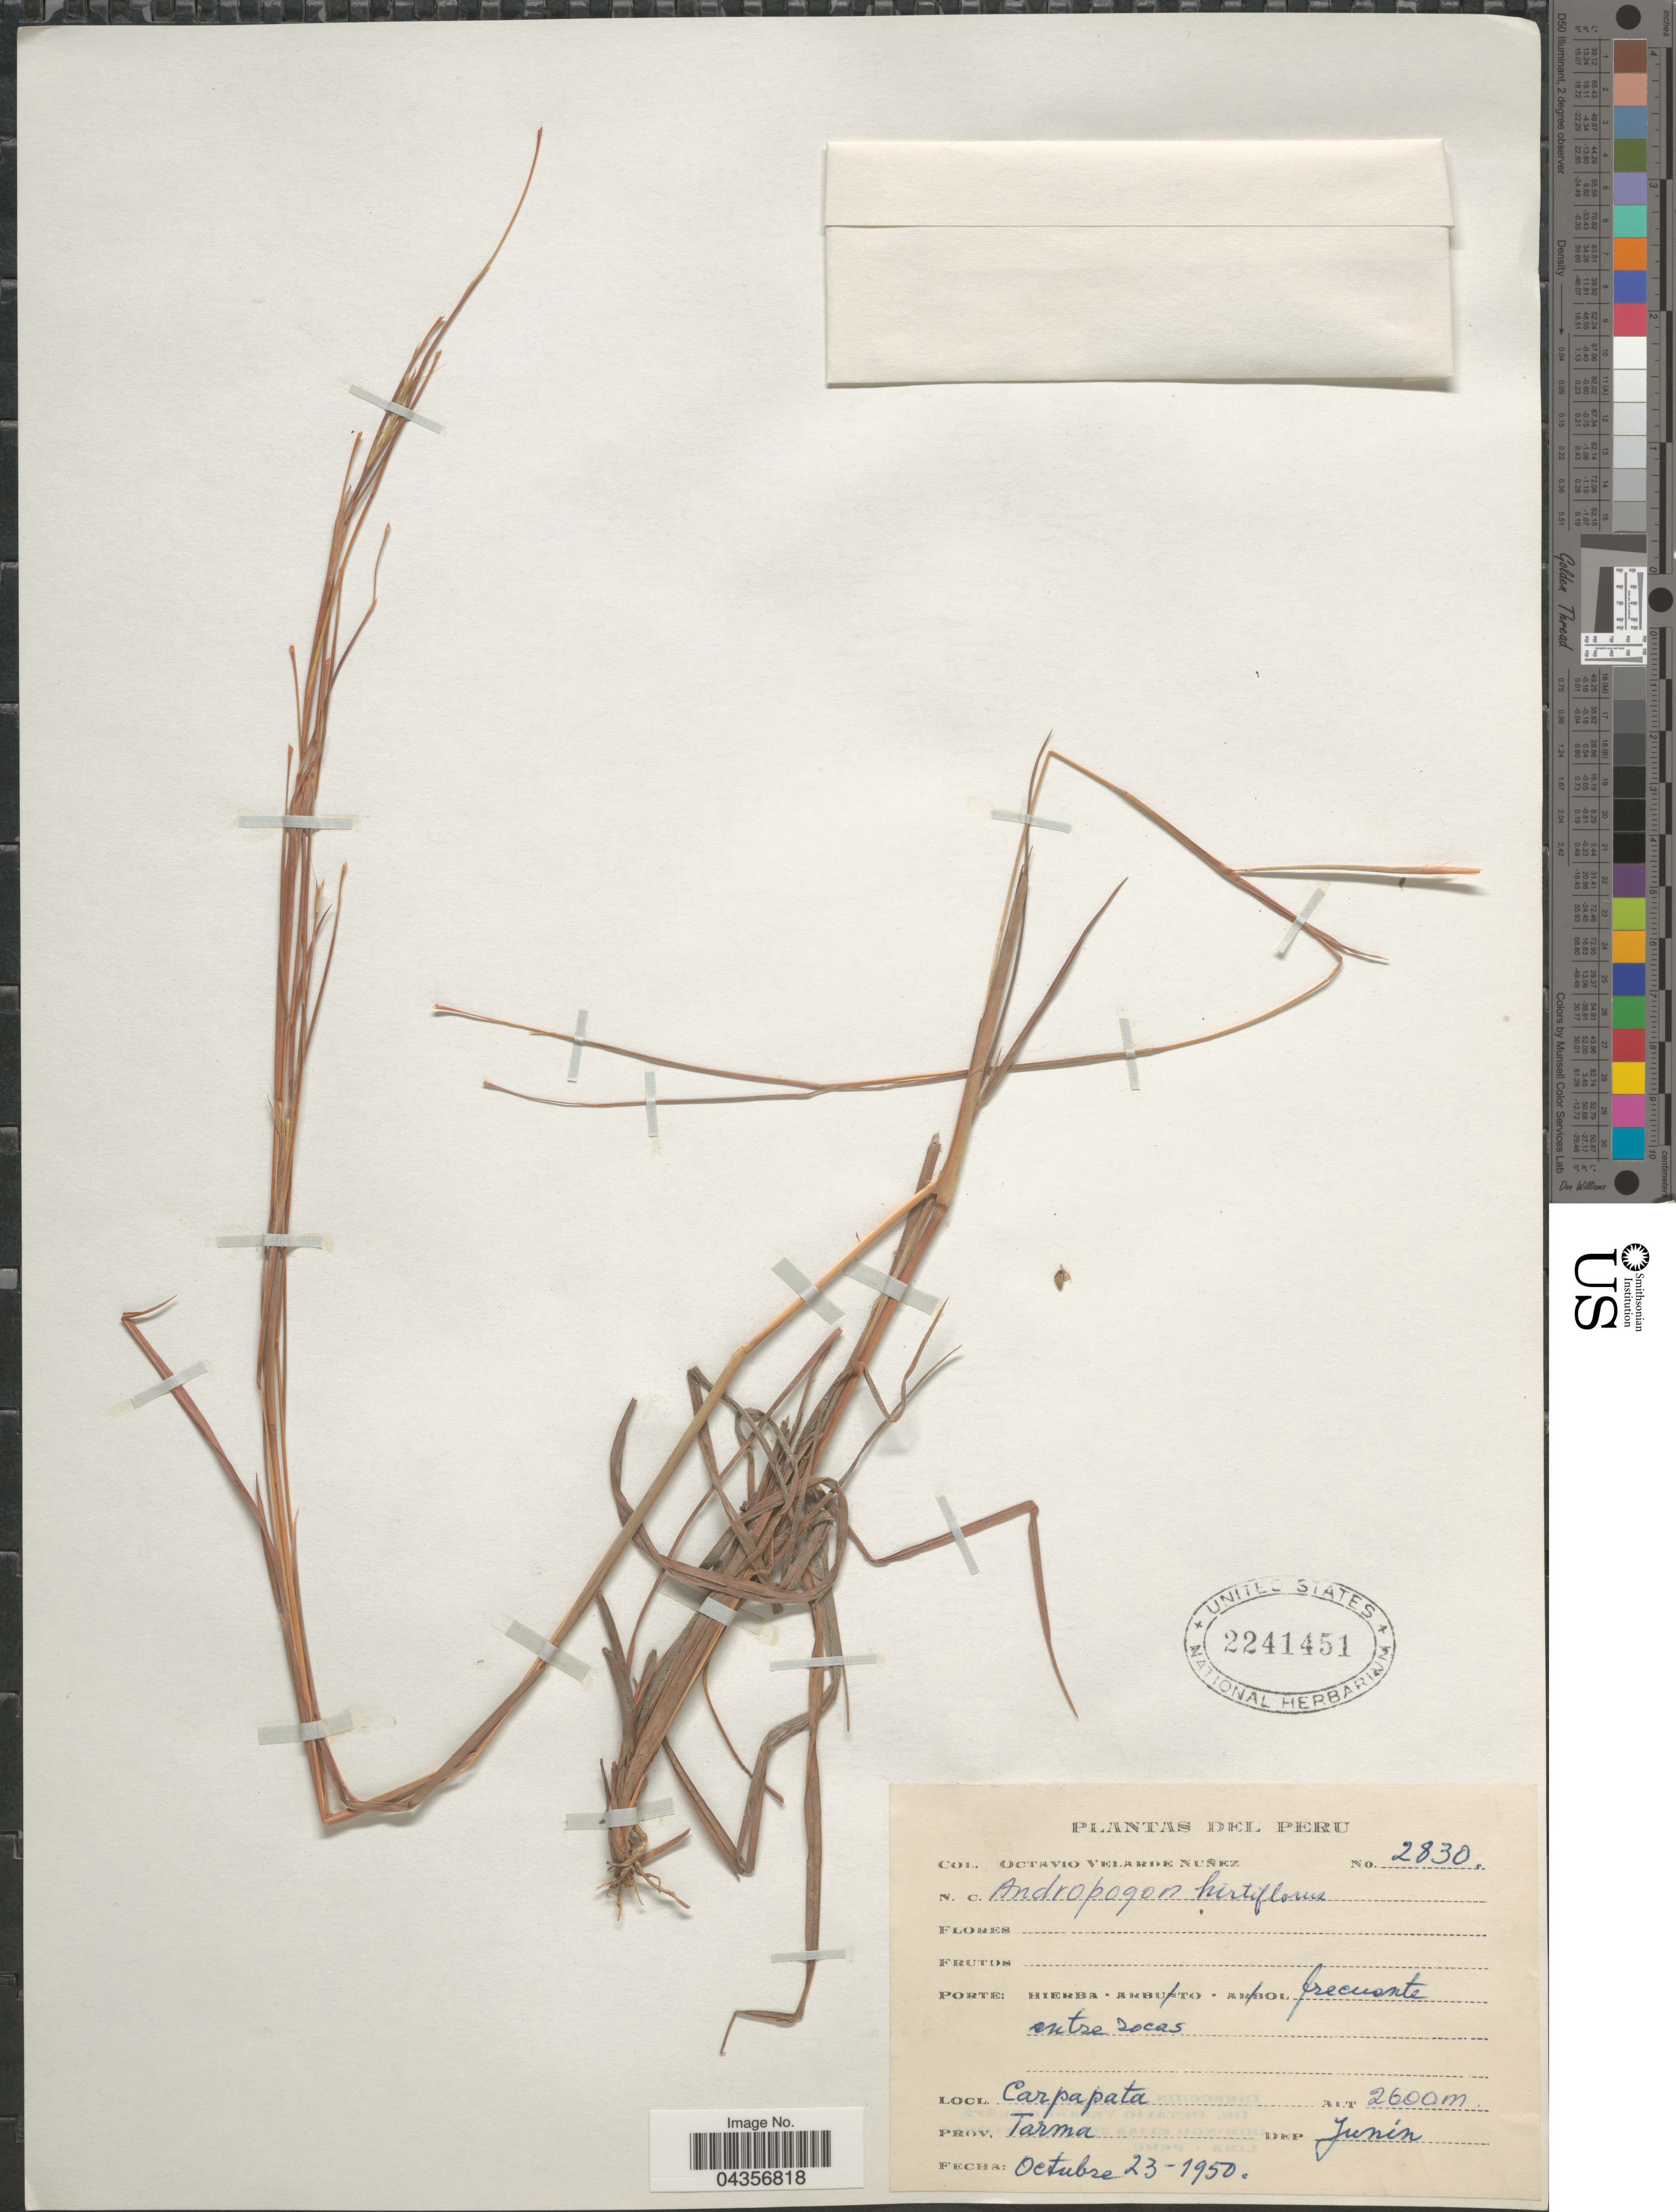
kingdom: Plantae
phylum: Tracheophyta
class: Liliopsida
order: Poales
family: Poaceae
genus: Schizachyrium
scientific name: Schizachyrium sanguineum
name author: (Retz.) Alston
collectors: O. Velarde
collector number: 2830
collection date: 1950-10-23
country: Peru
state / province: Junín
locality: Carpapata. Prov. Tarma. Dep. Junín.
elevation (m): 2600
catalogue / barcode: US 2241451